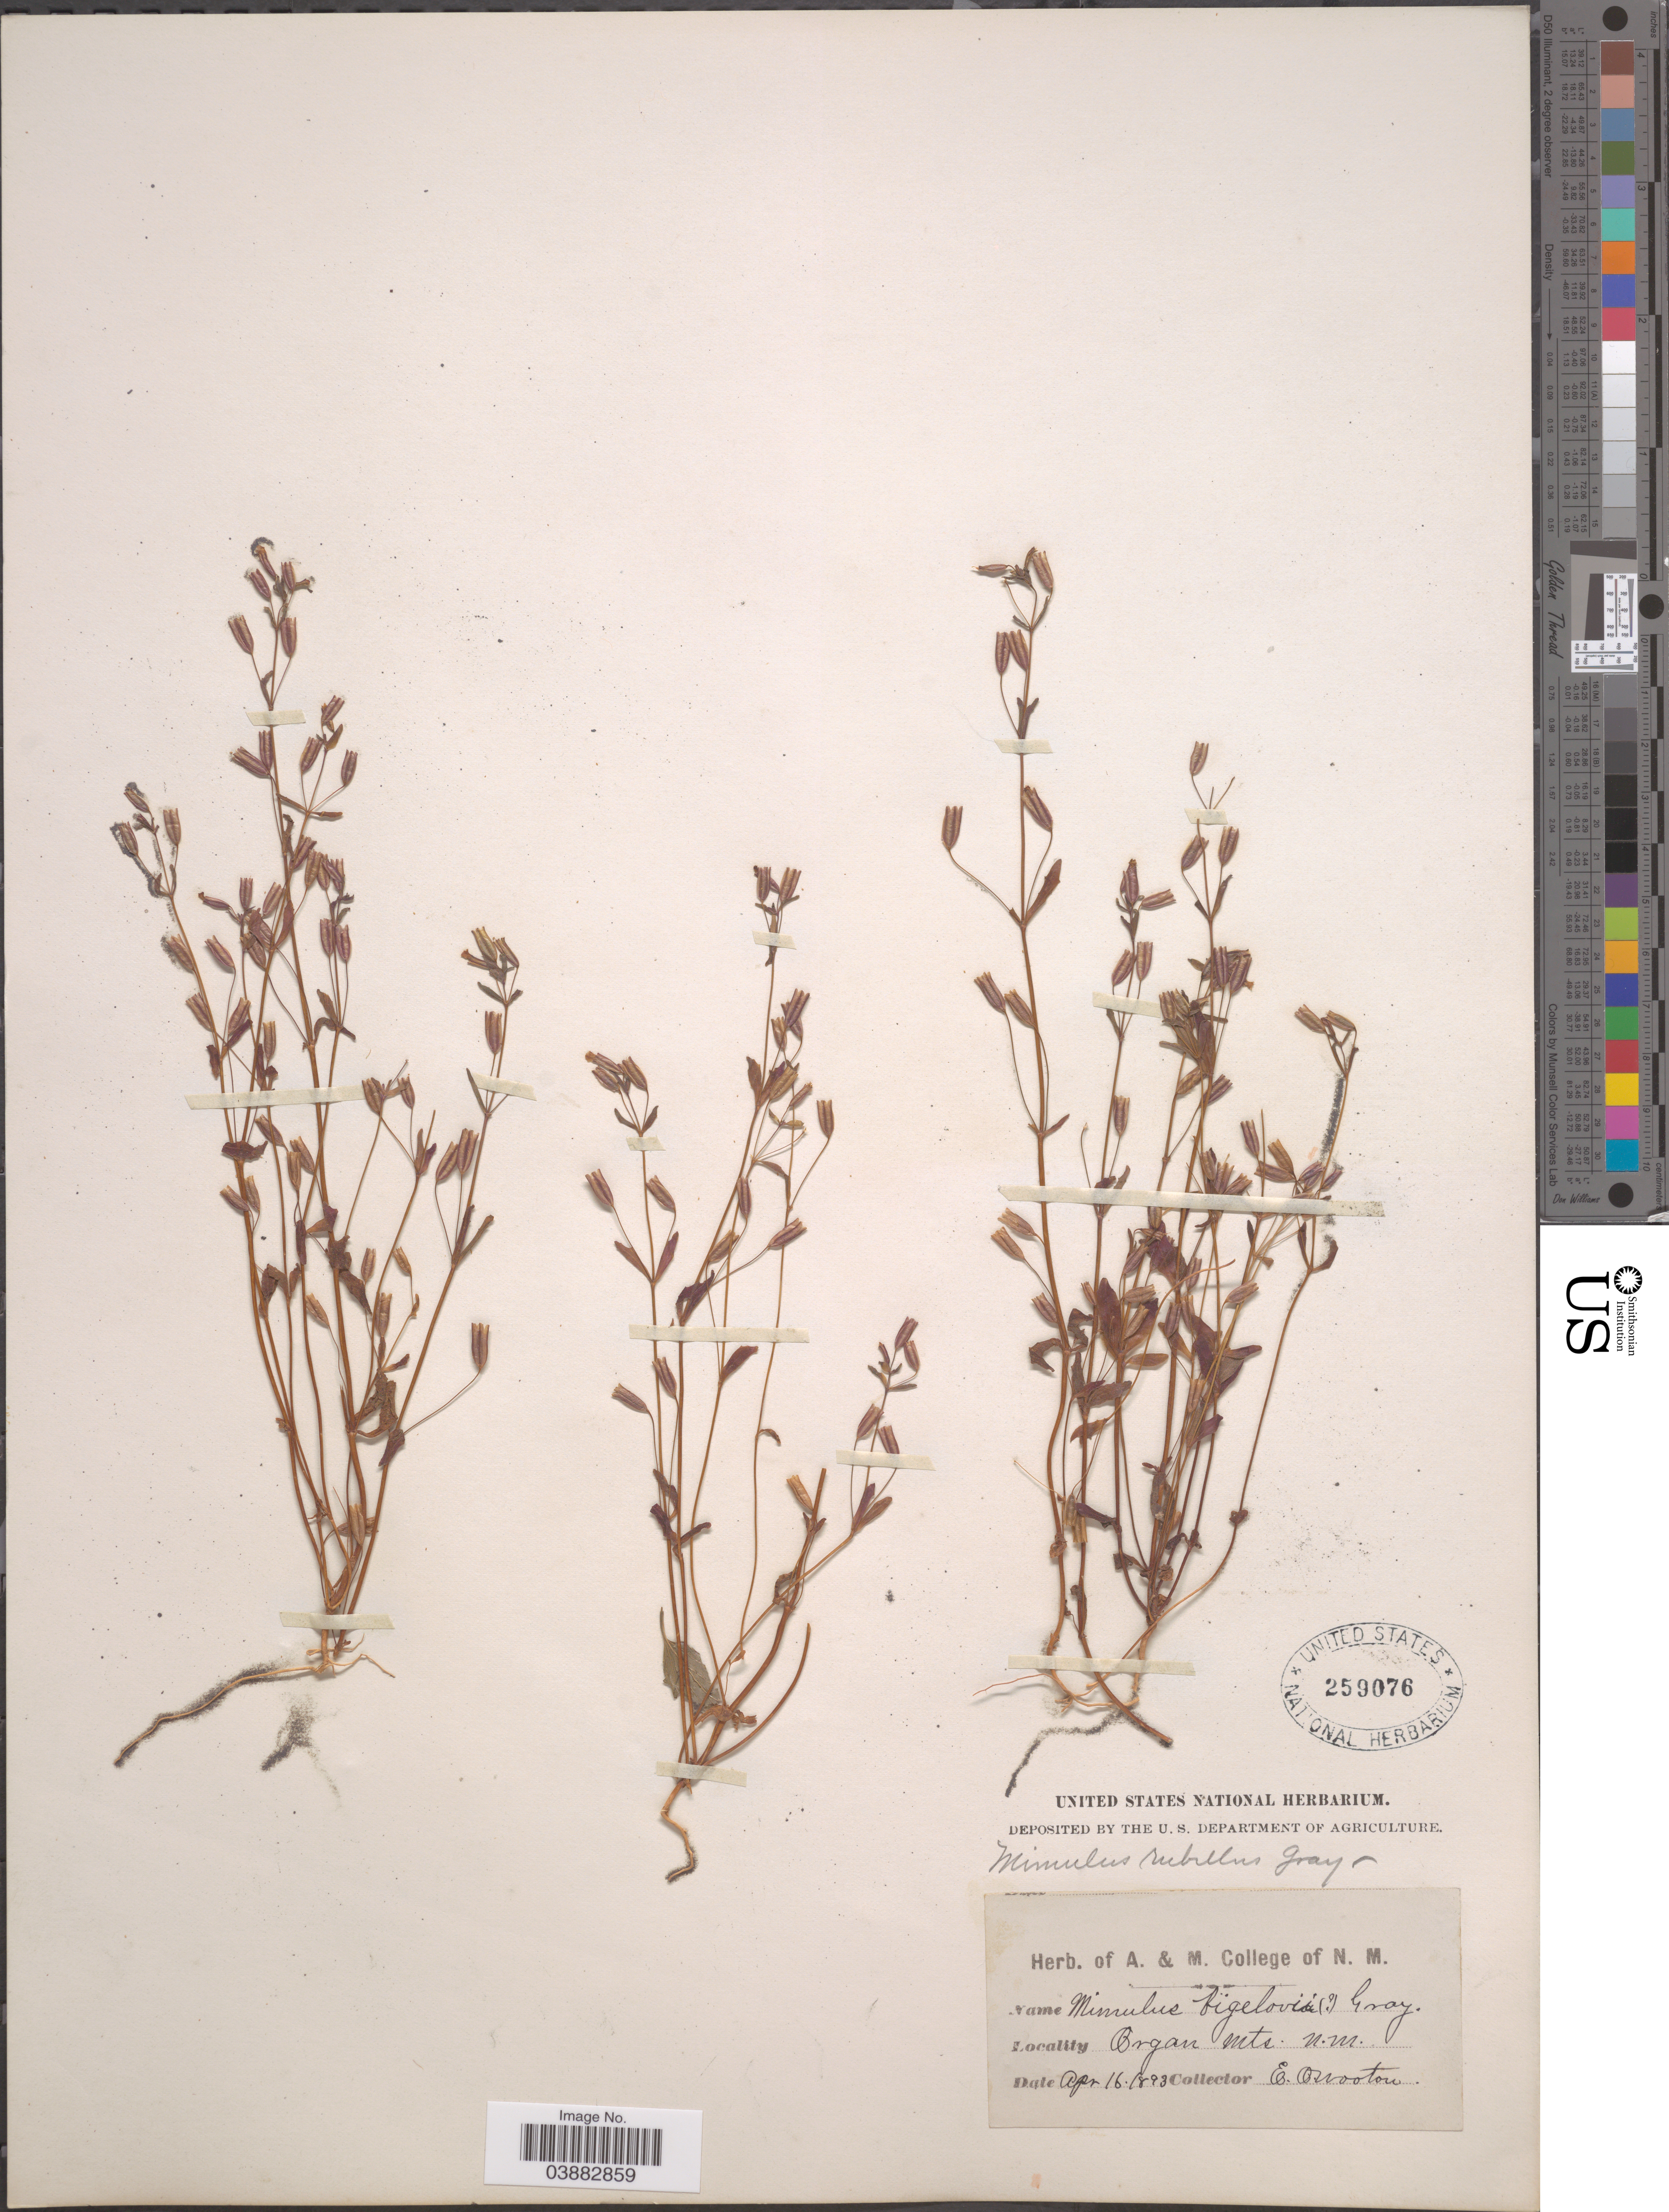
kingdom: Plantae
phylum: Tracheophyta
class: Magnoliopsida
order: Lamiales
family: Phrymaceae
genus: Mimulus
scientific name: Mimulus rubellus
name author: A. Gray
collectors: E. O. Wooton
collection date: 1893-04-16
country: United States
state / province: New Mexico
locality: Organ Mts.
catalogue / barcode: US 259076